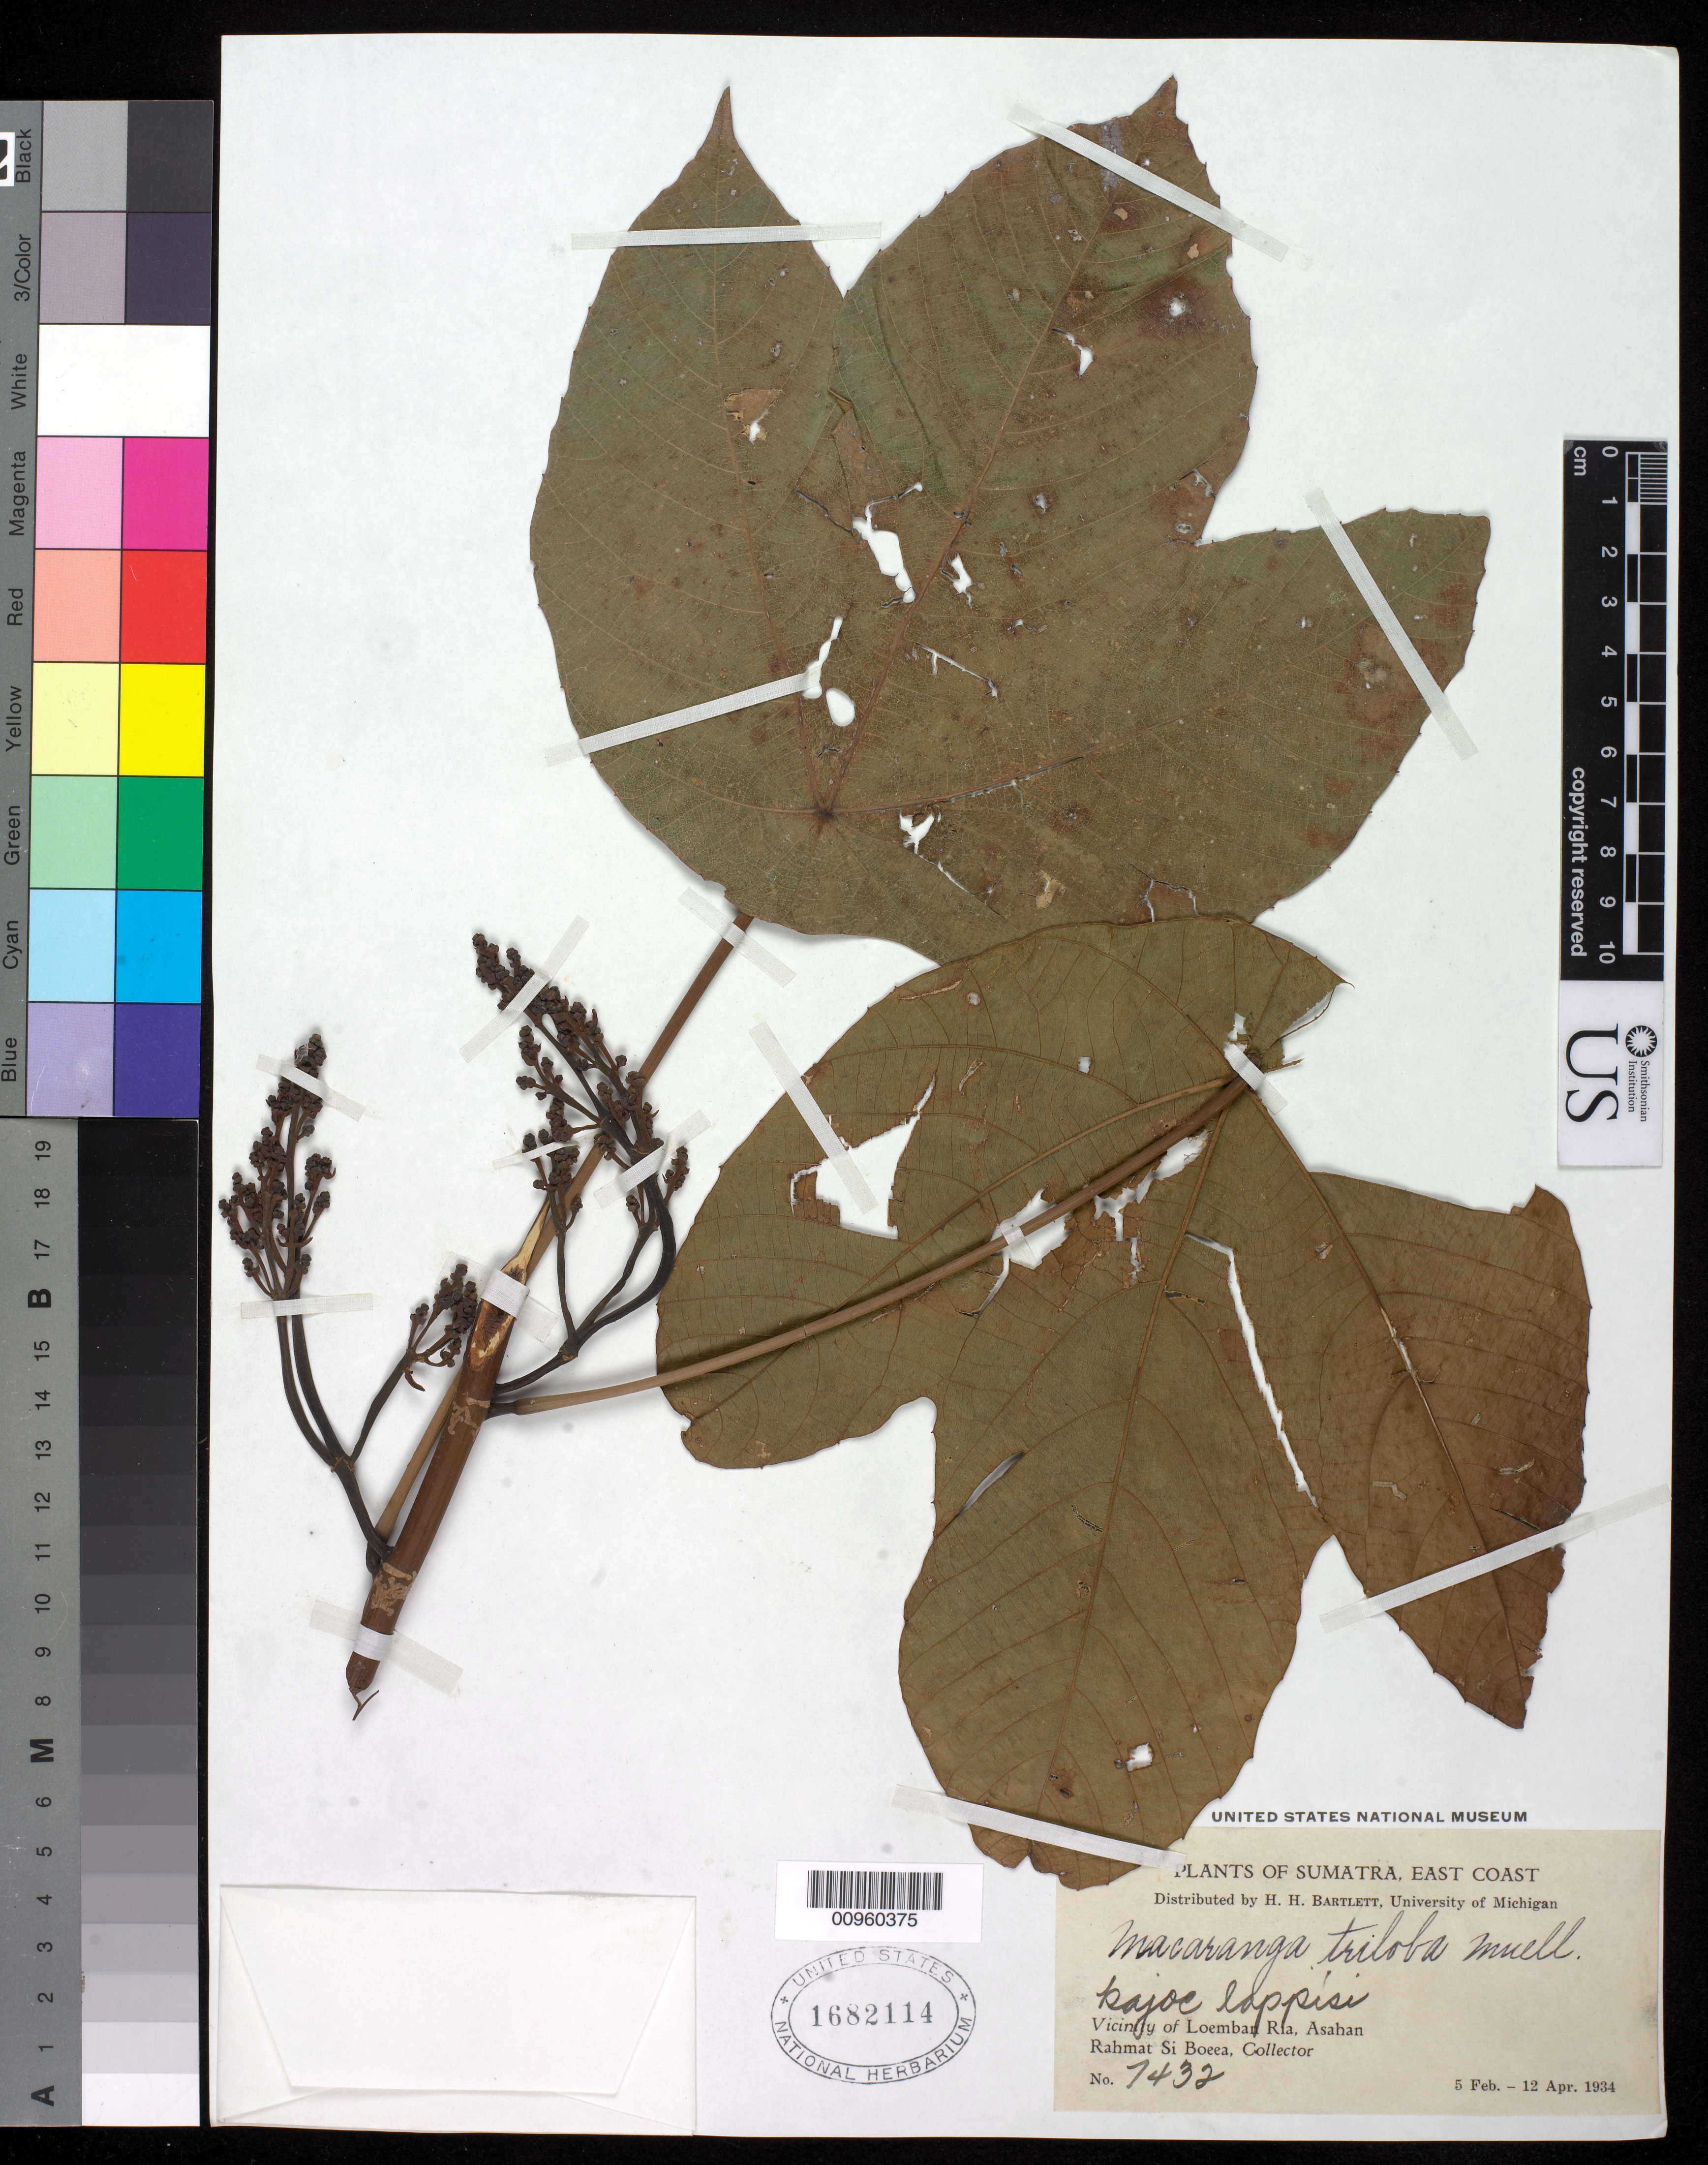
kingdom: Plantae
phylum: Tracheophyta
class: Magnoliopsida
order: Malpighiales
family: Euphorbiaceae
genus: Macaranga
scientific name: Macaranga triloba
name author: (Thunb.) Müll. Arg.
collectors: Rahmat Si Boeea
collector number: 7432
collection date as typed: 05 Feb 1934 to 12 Apr 1934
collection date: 1934-02-05/1934-04-12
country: Indonesia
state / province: Sumatra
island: Sumatra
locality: East Coast, Vicinity of Loemban Asahan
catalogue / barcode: US 1682114